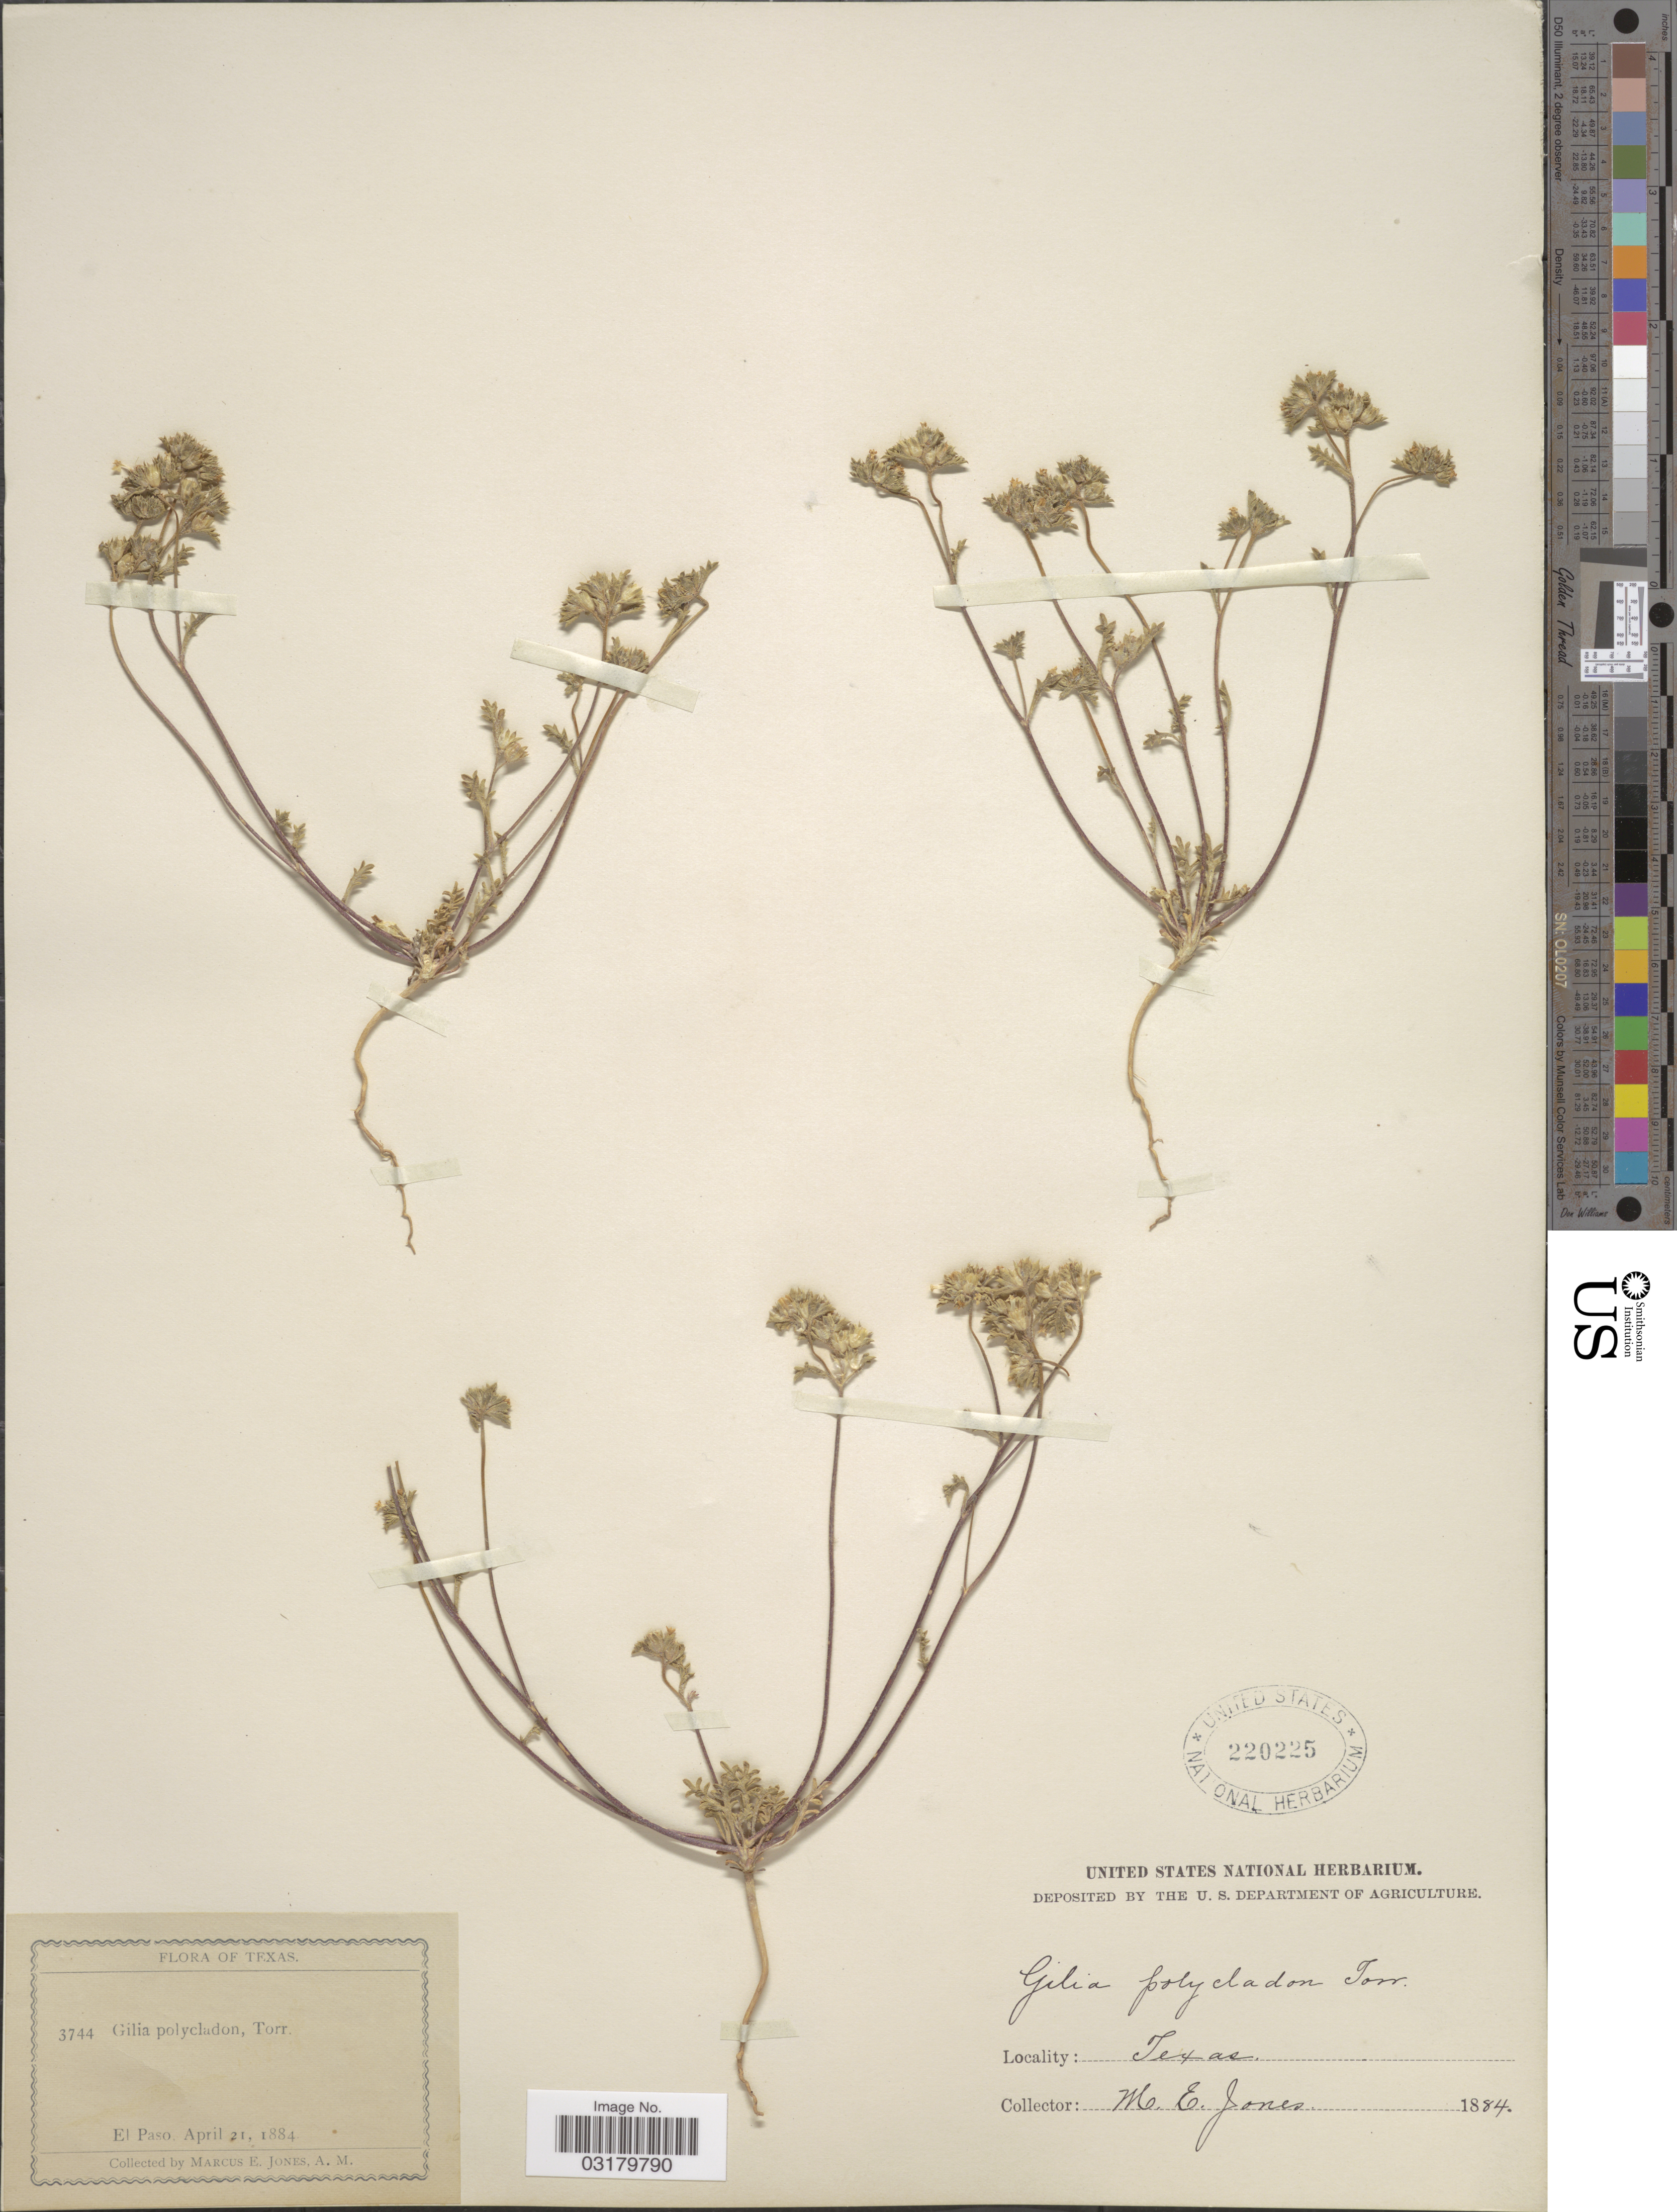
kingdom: Plantae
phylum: Tracheophyta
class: Magnoliopsida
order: Ericales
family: Polemoniaceae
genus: Ipomopsis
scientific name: Ipomopsis polycladon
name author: (Torr.) V.E. Grant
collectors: M. E. Jones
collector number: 3744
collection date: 1884-04-21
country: United States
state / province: Texas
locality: El Paso.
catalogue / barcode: US 220225